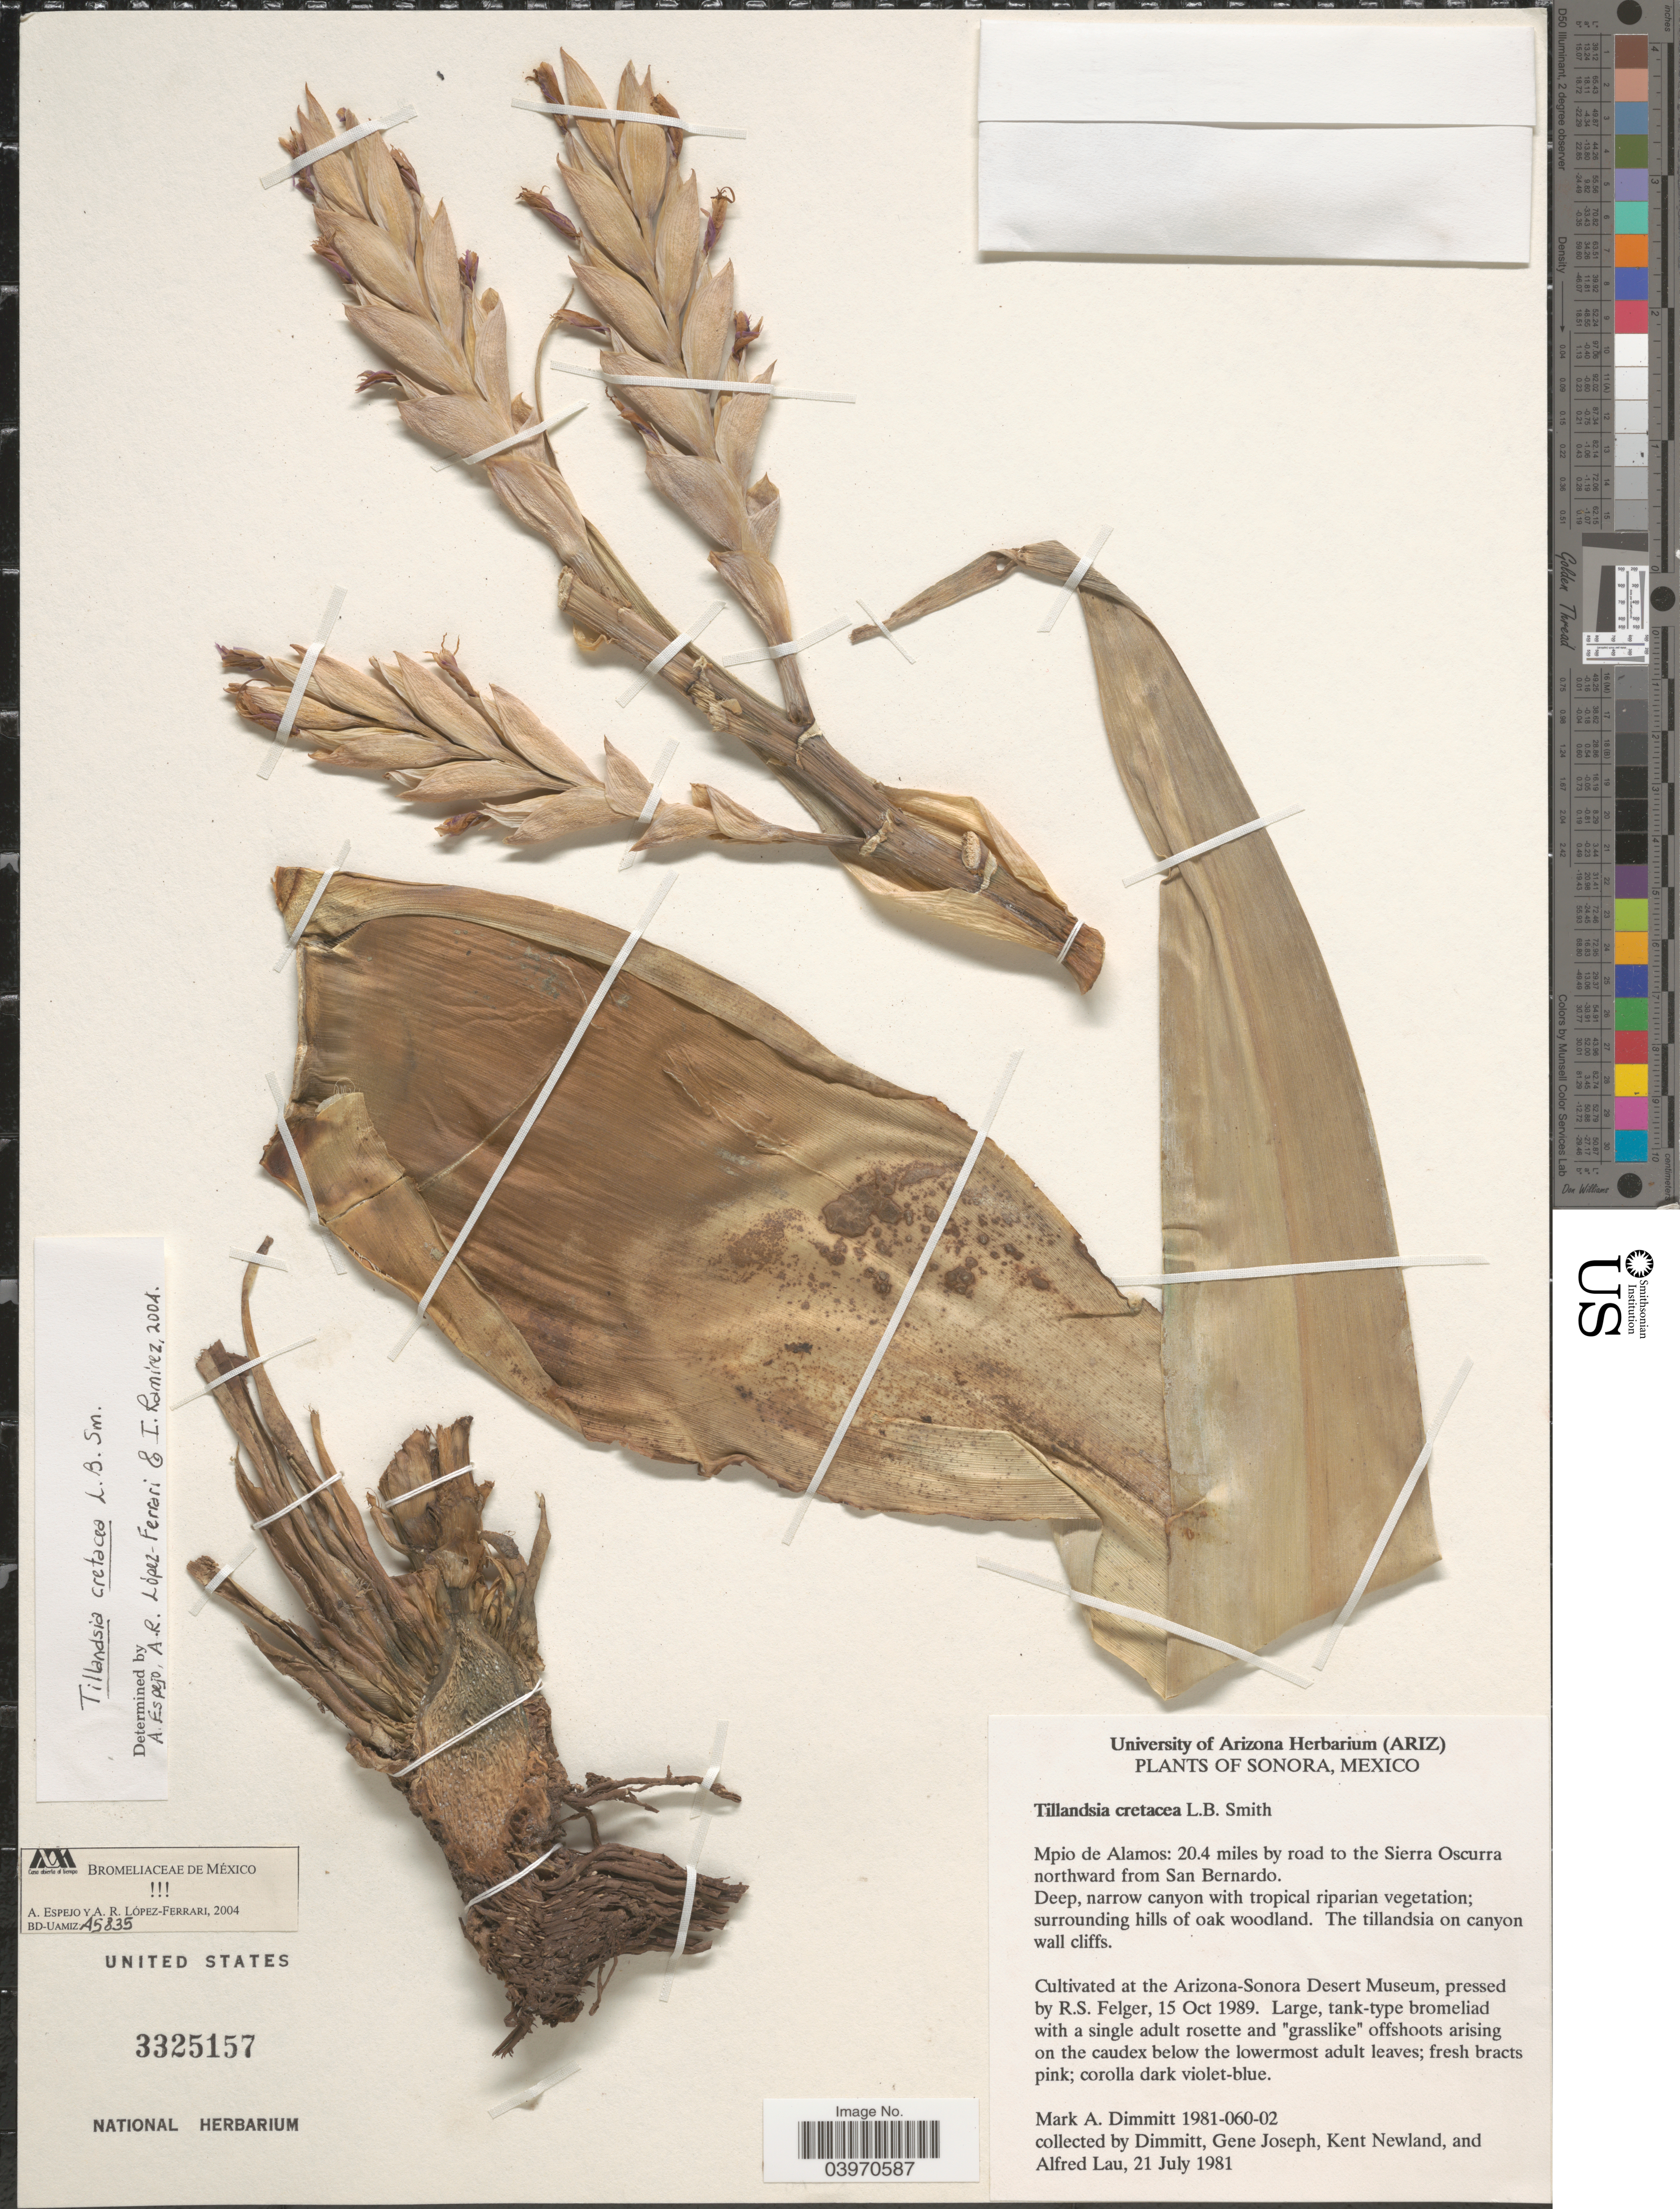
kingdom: Plantae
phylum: Tracheophyta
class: Liliopsida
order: Poales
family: Bromeliaceae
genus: Tillandsia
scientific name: Tillandsia cretacea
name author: L.B. Sm.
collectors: M. Dimmitt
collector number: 1981-060-02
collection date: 1989-10-15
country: Mexico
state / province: Sonora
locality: Mpio de Alamos: 20.4 miles by road to the Sierra Oscurra northward from San Bernardo. Deep, narrow canyon with tropical riparian vegetation; surrounding hills of oak woodland. At the Arizona-Sonora Desert Museum. [unsure placement]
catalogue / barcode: US 3325157